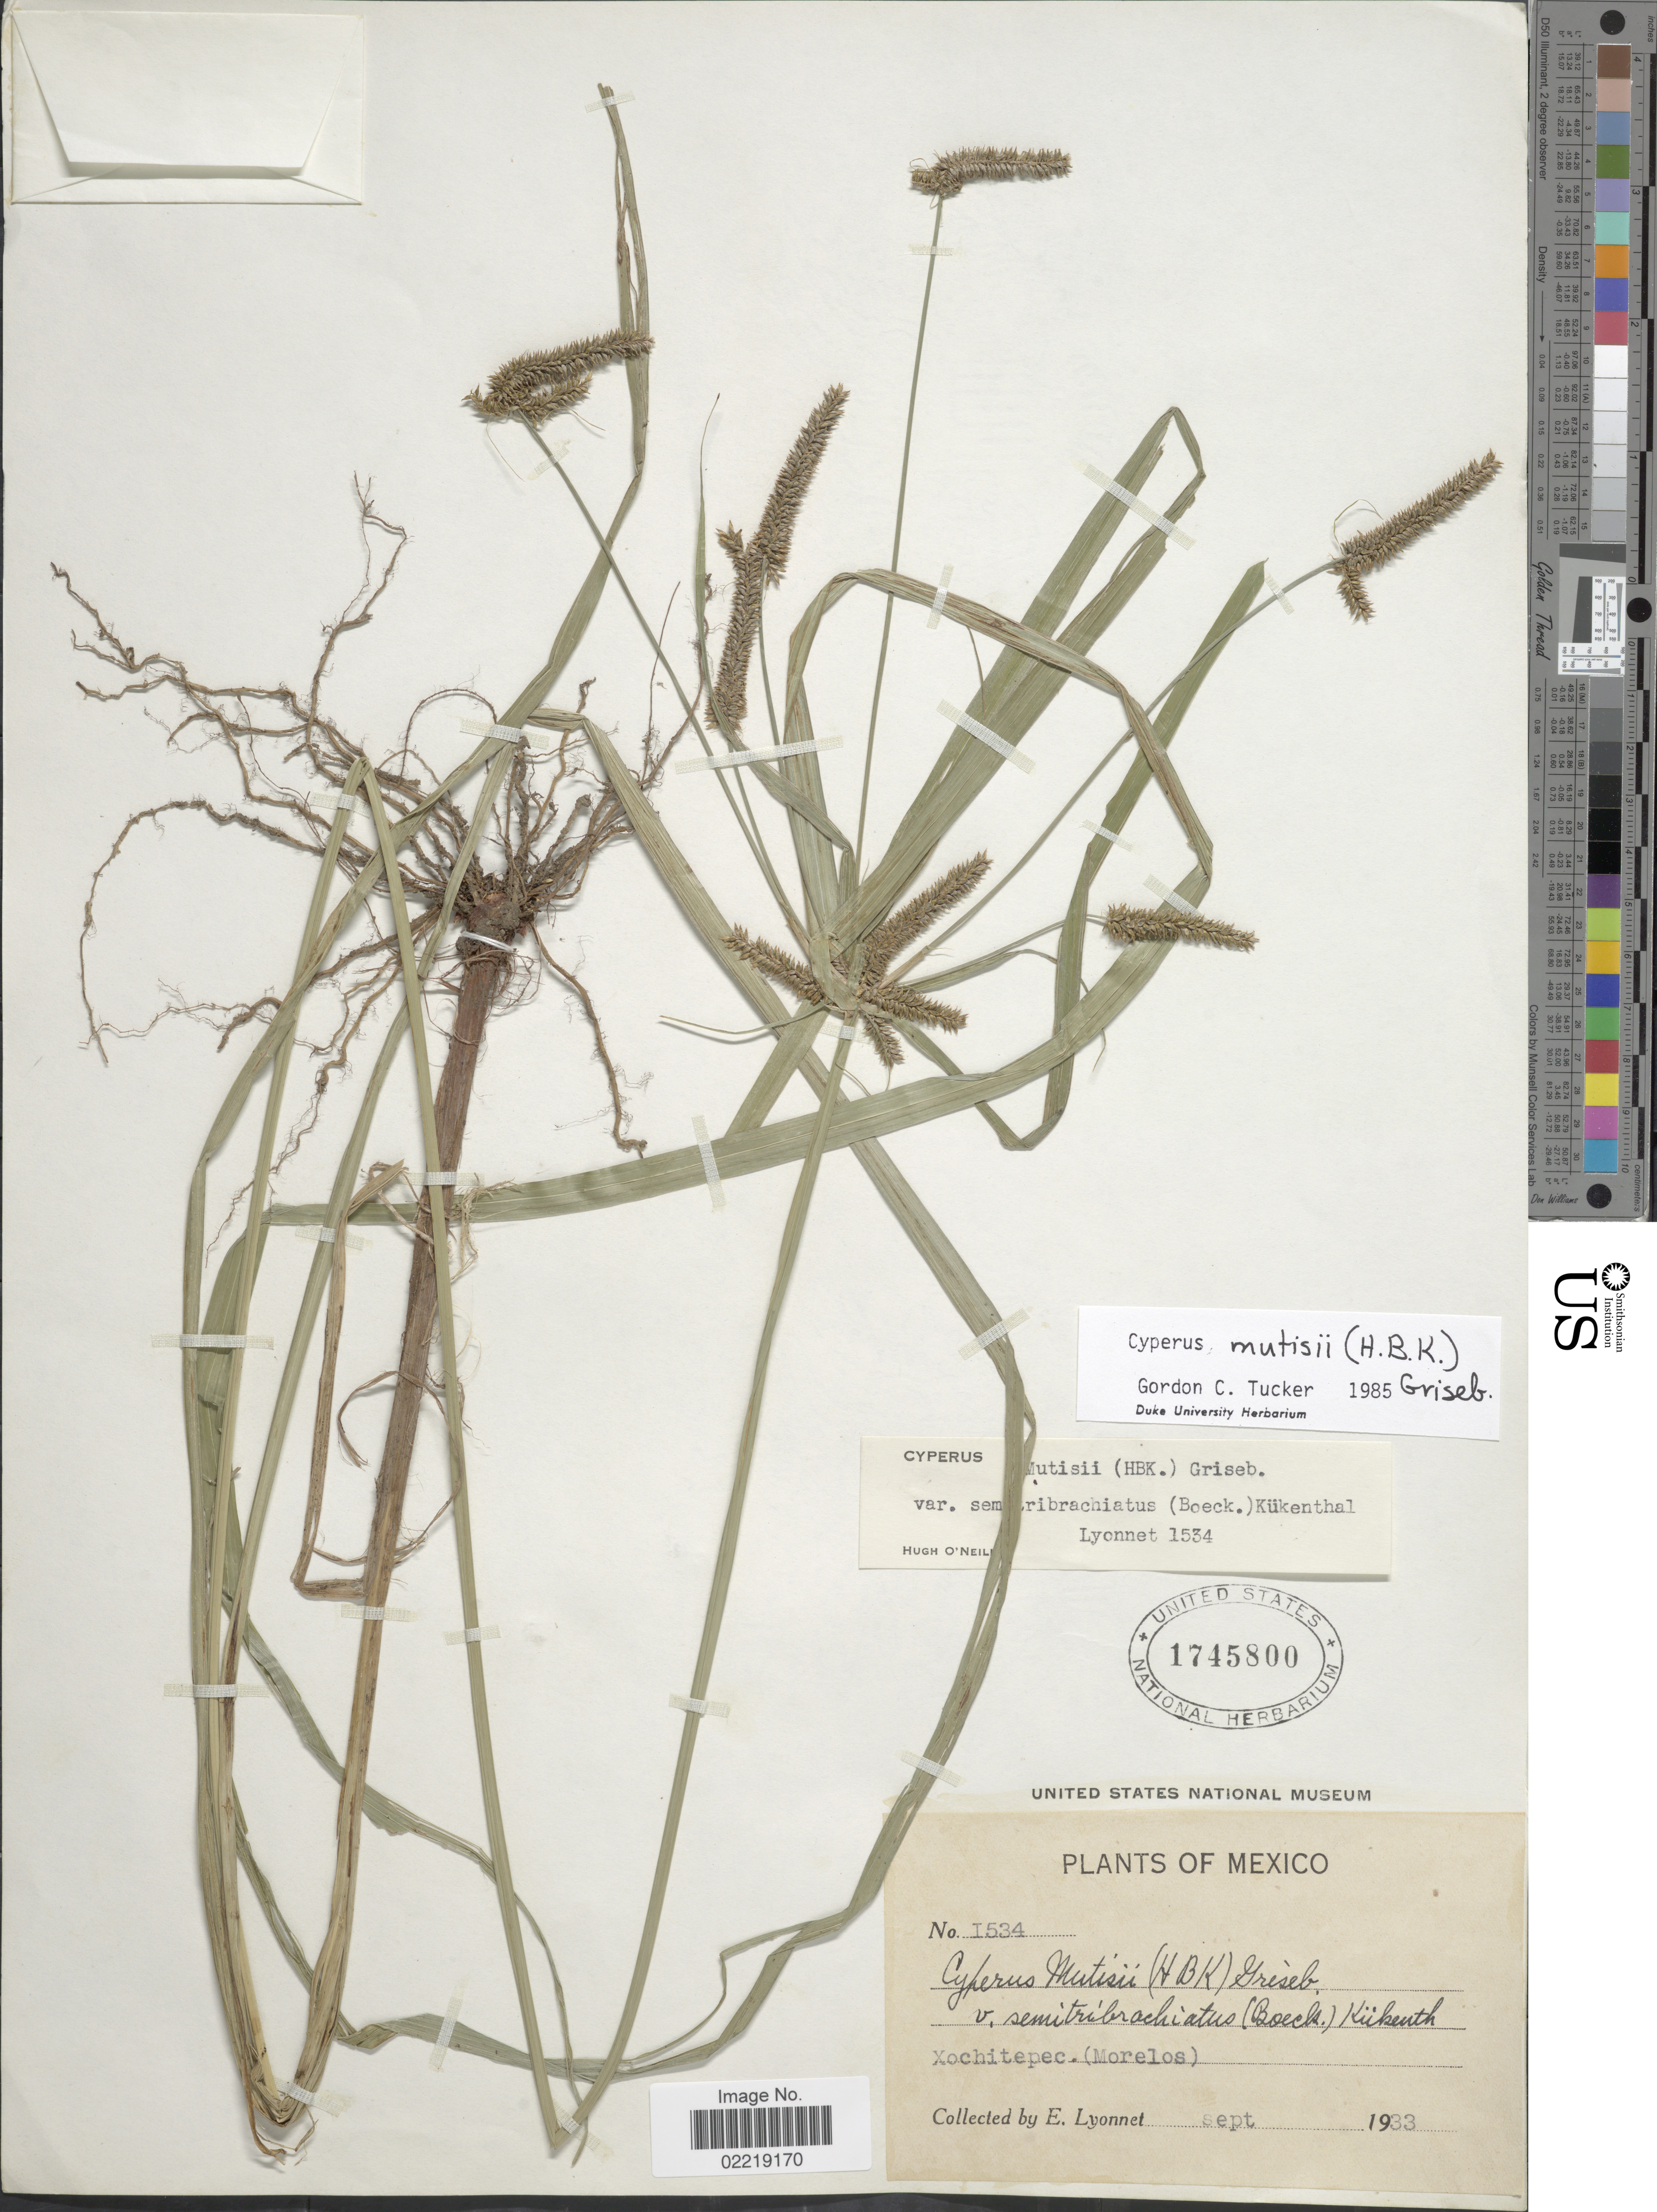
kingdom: Plantae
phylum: Tracheophyta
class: Liliopsida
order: Poales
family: Cyperaceae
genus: Cyperus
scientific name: Cyperus mutisii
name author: (Kunth) Andersson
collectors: E. Lyonnet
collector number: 1534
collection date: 1933-09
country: Mexico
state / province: Morelos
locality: Xochitepec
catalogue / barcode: US 1745800